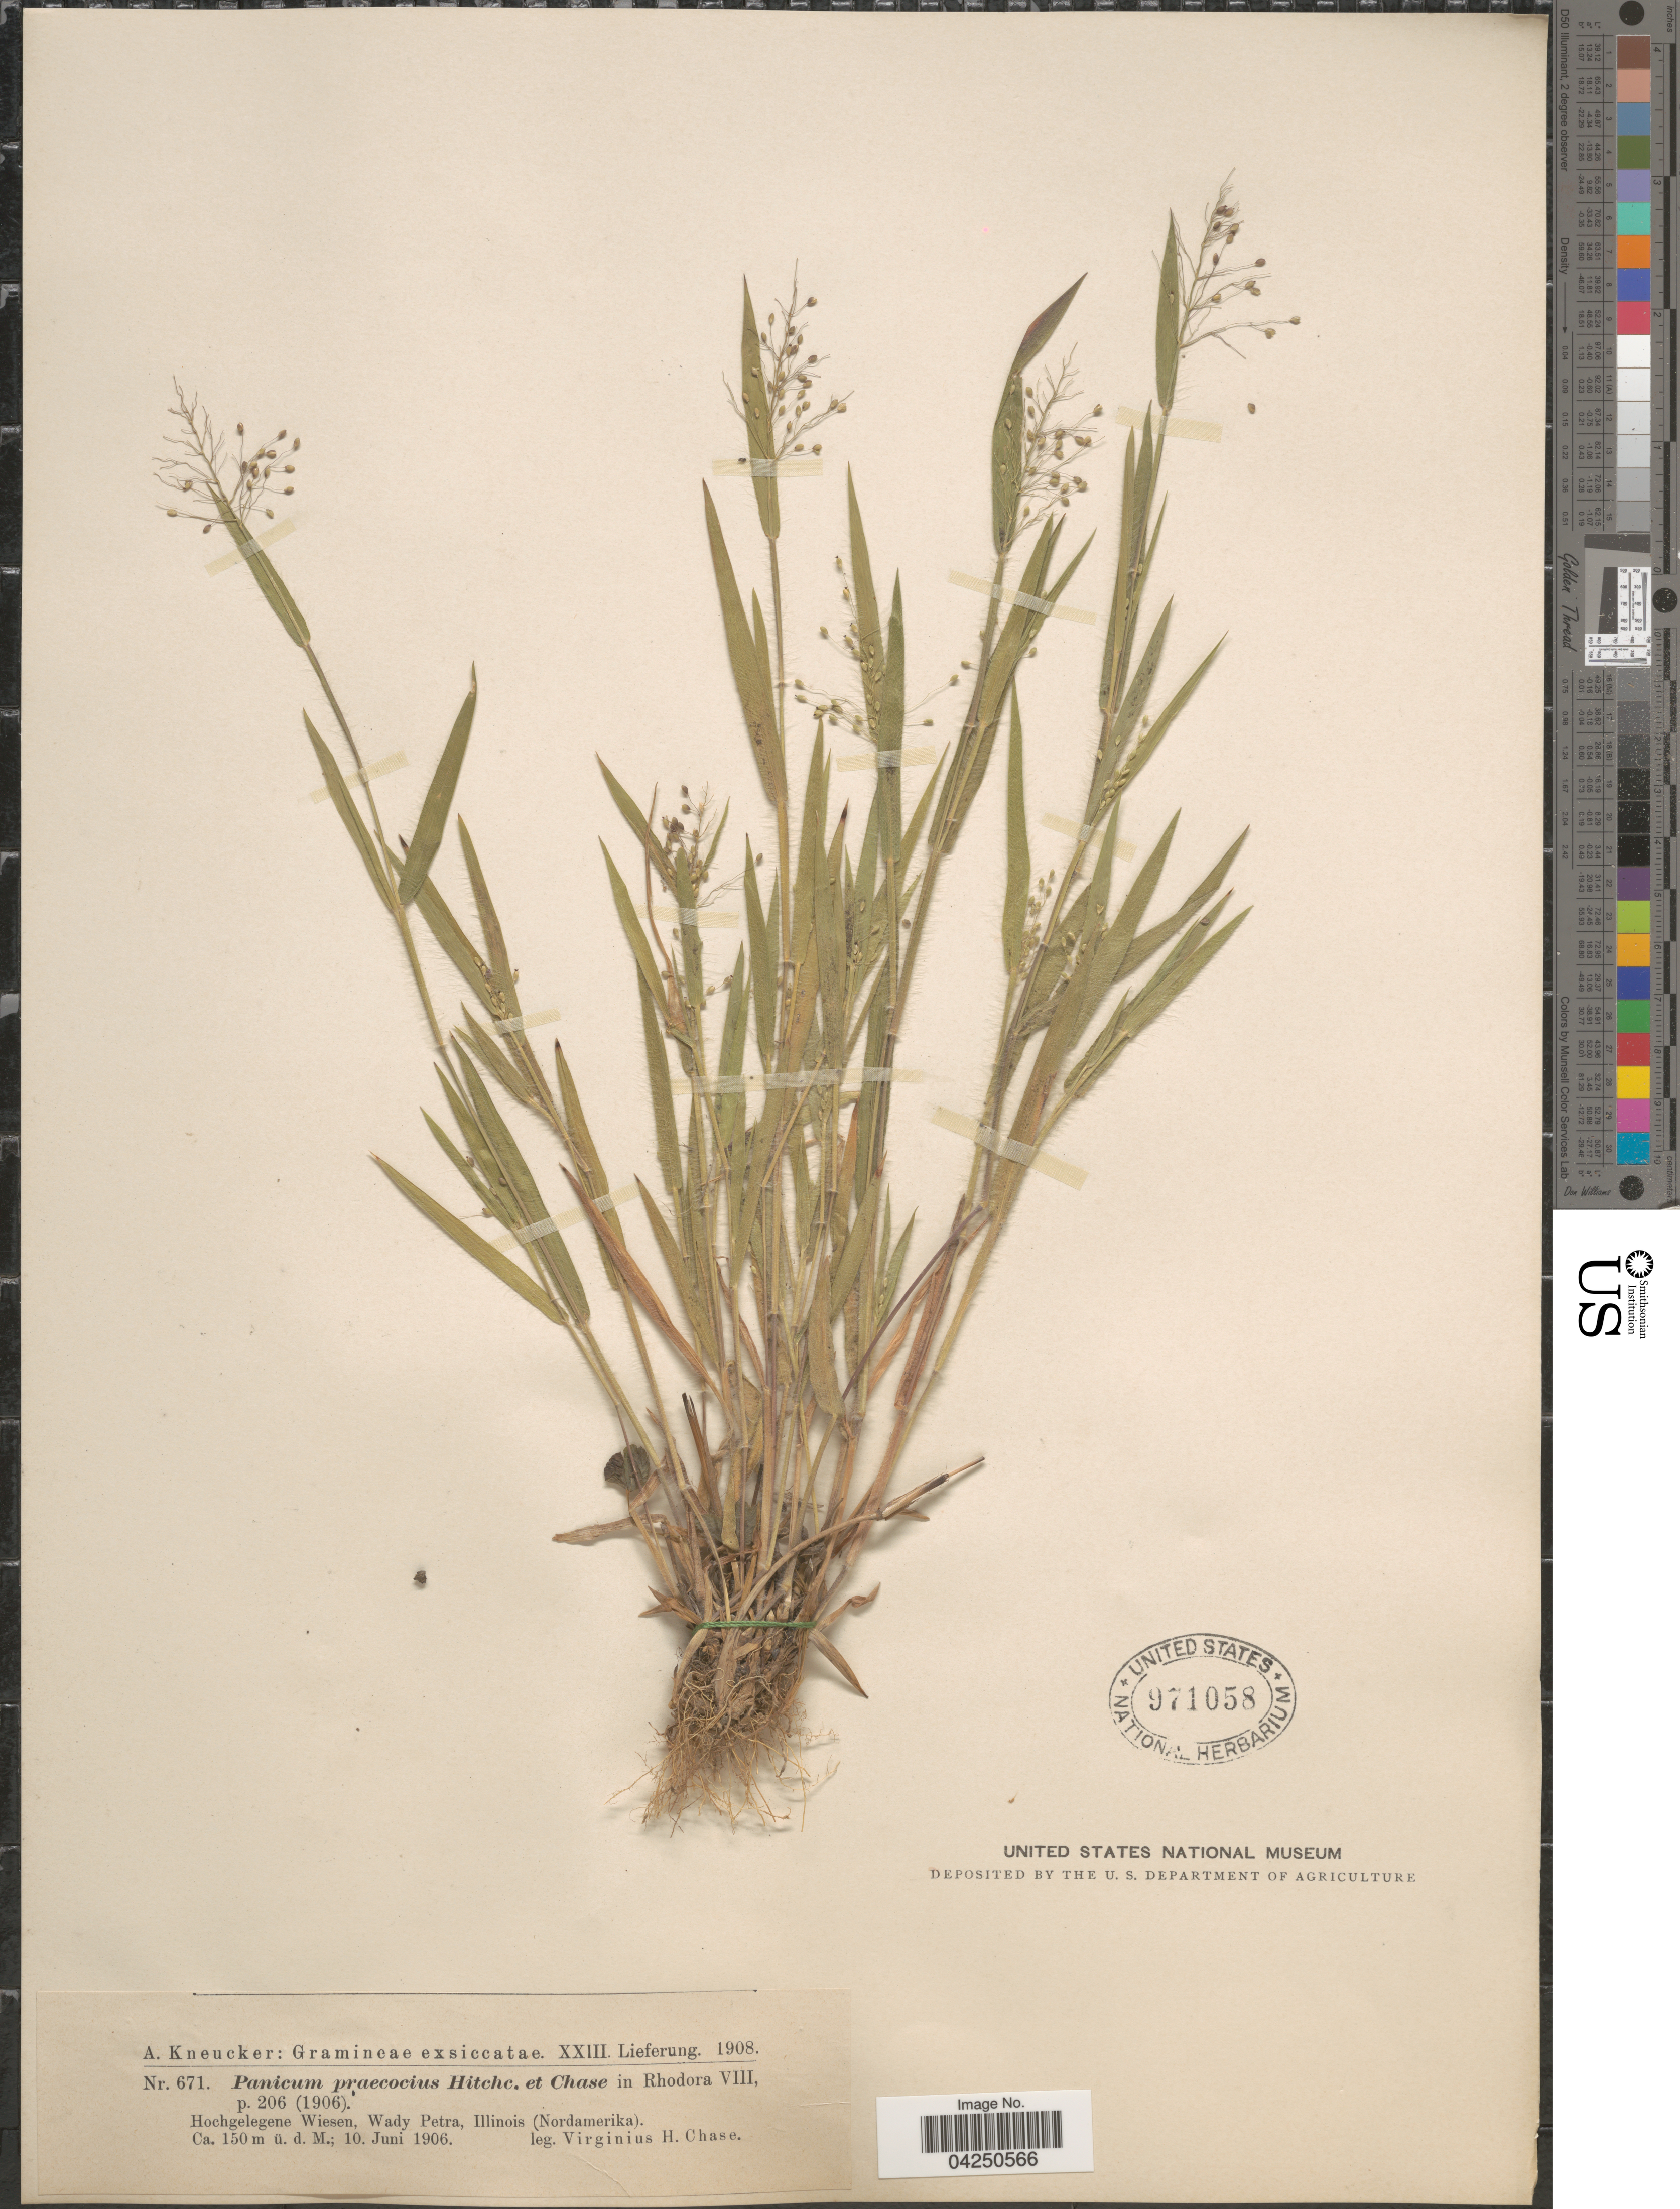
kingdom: Plantae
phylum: Tracheophyta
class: Liliopsida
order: Poales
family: Poaceae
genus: Dichanthelium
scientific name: Dichanthelium acuminatum var. acuminatum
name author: (Sw.) Gould & C.A. Clark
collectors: V. H. Chase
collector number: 671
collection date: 1906-06-10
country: United States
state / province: Illinois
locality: Hochgelegene Wiesen, Wady Petra.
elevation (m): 150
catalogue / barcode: US 971058